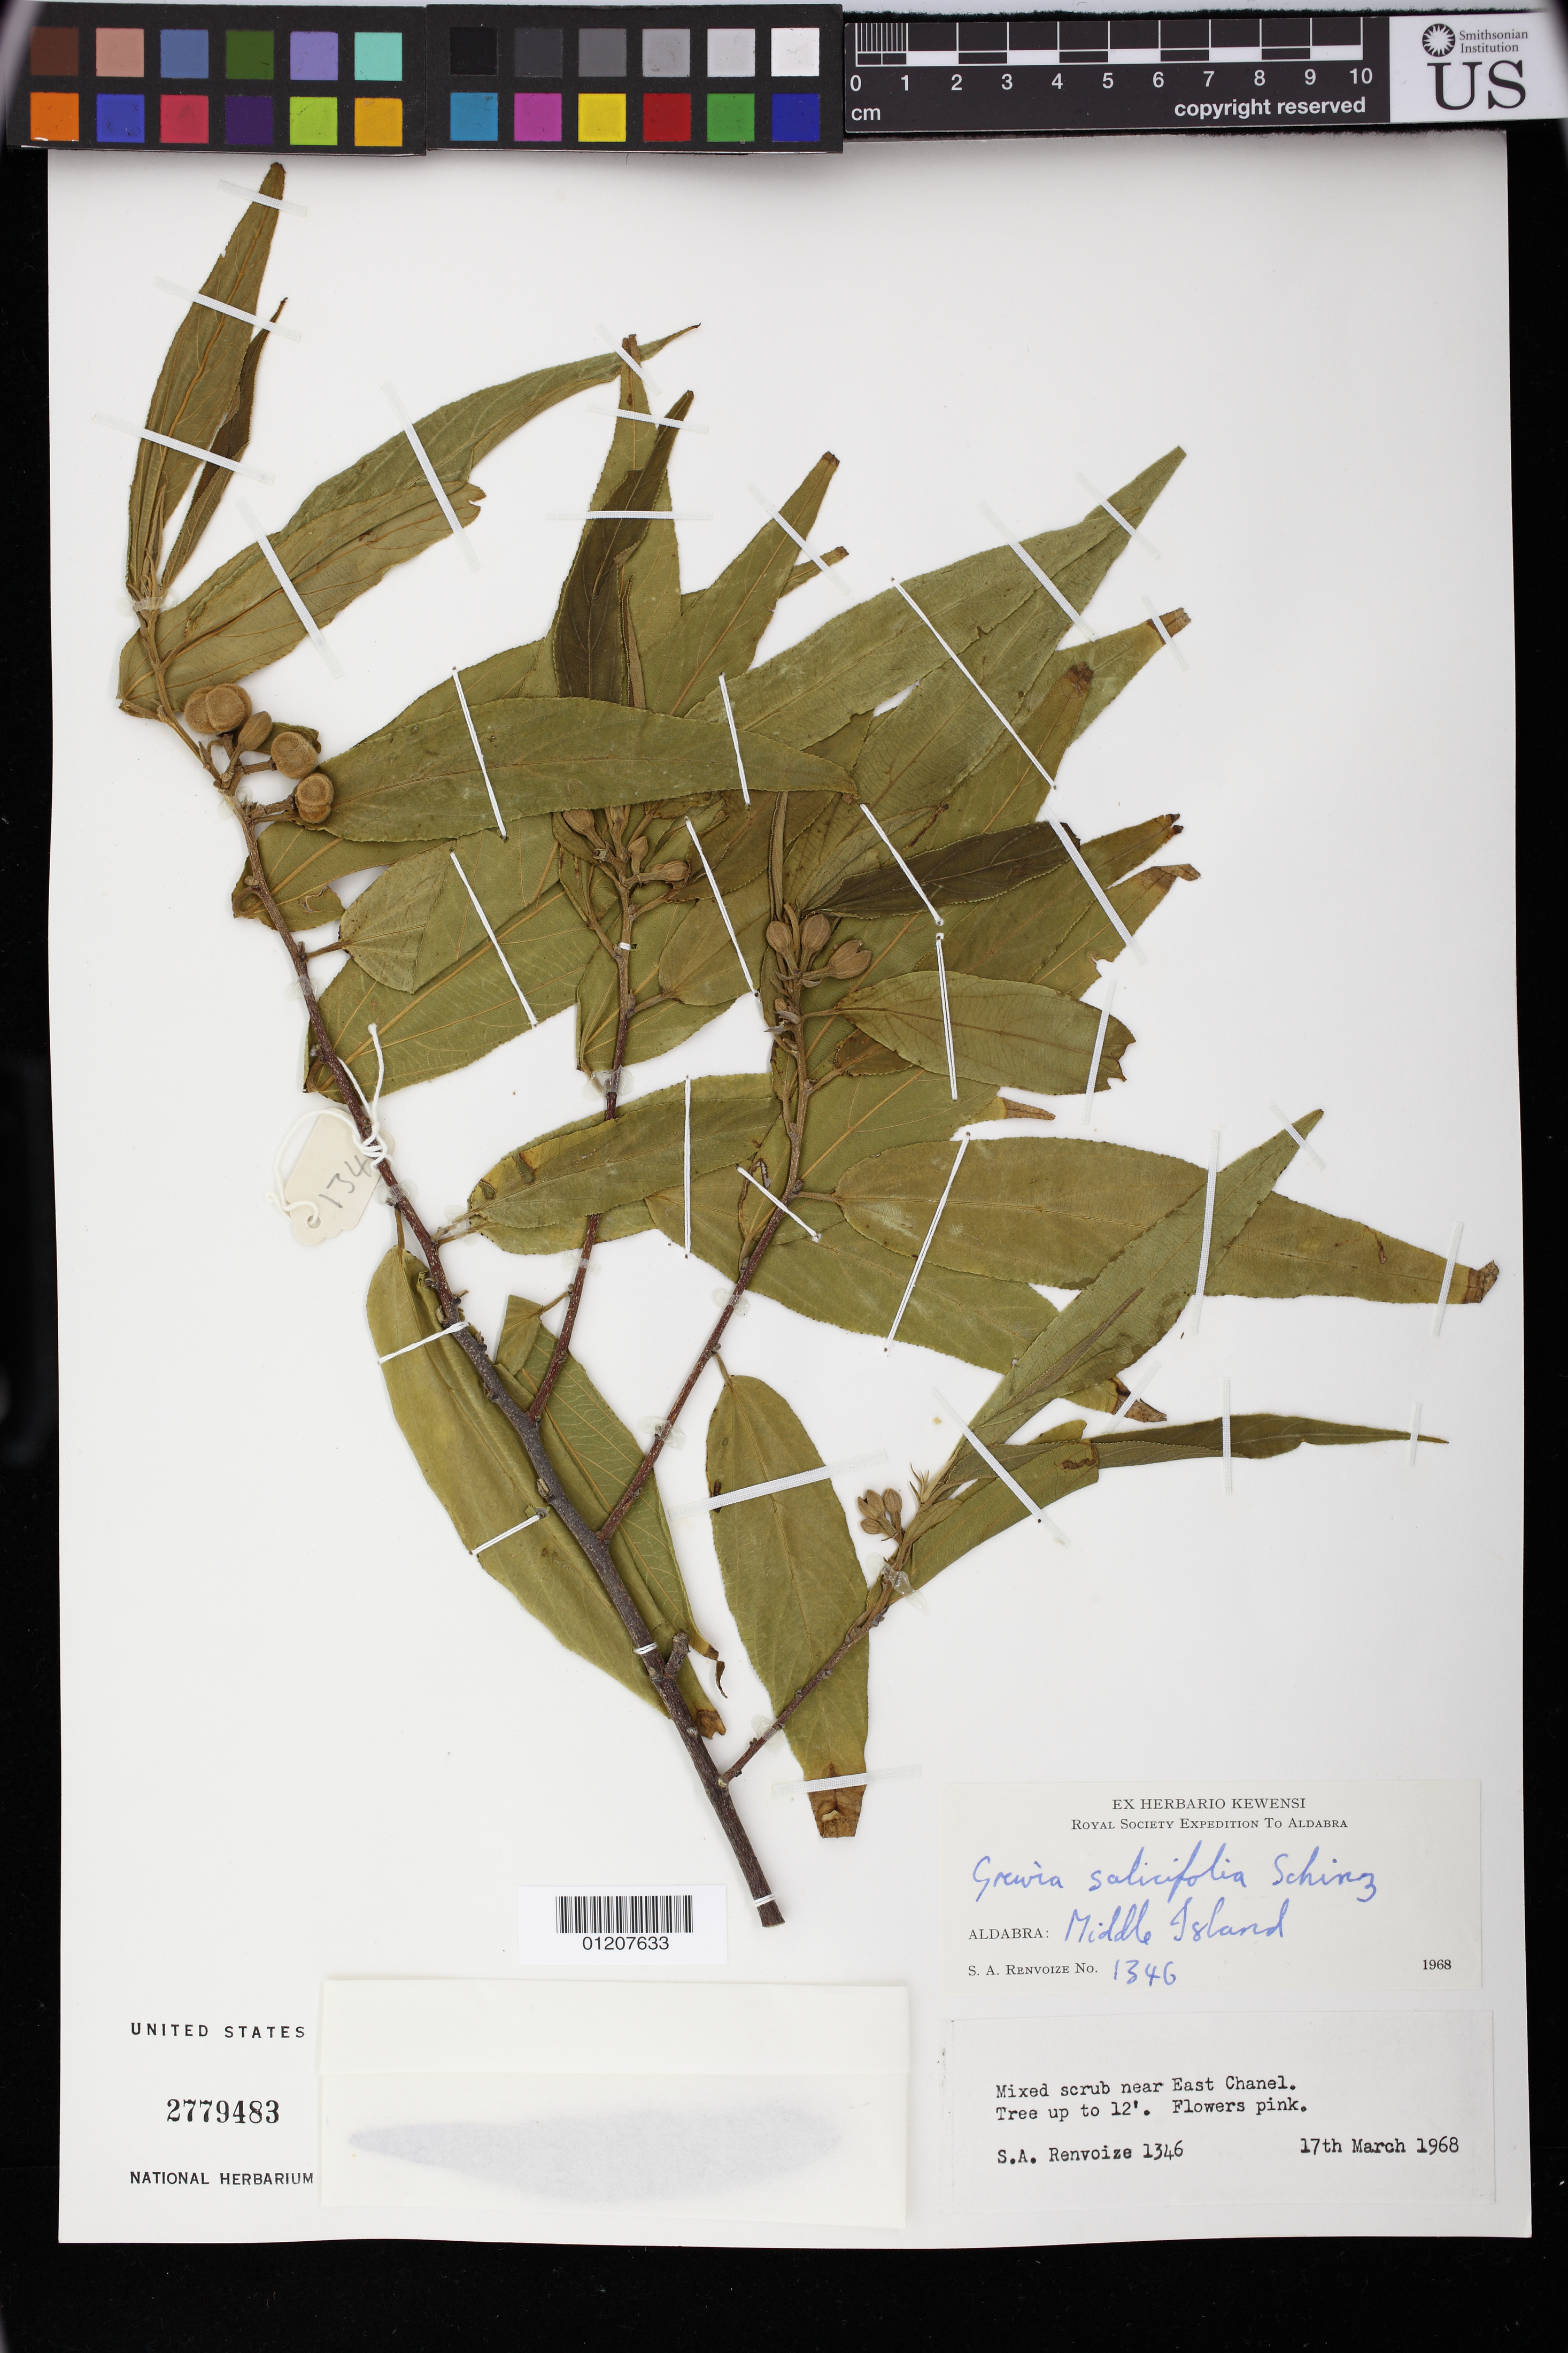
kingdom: Plantae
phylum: Tracheophyta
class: Magnoliopsida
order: Malvales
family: Malvaceae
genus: Grewia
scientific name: Grewia salicifolia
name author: Schinz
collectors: S. A. Renvoize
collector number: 1346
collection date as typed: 17 Mar 1968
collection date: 1968-03-17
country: Seychelles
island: Aldabra Atoll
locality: Aldabra: Middle Islet. Mixed scrub near East Chanel.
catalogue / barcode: US 2779483